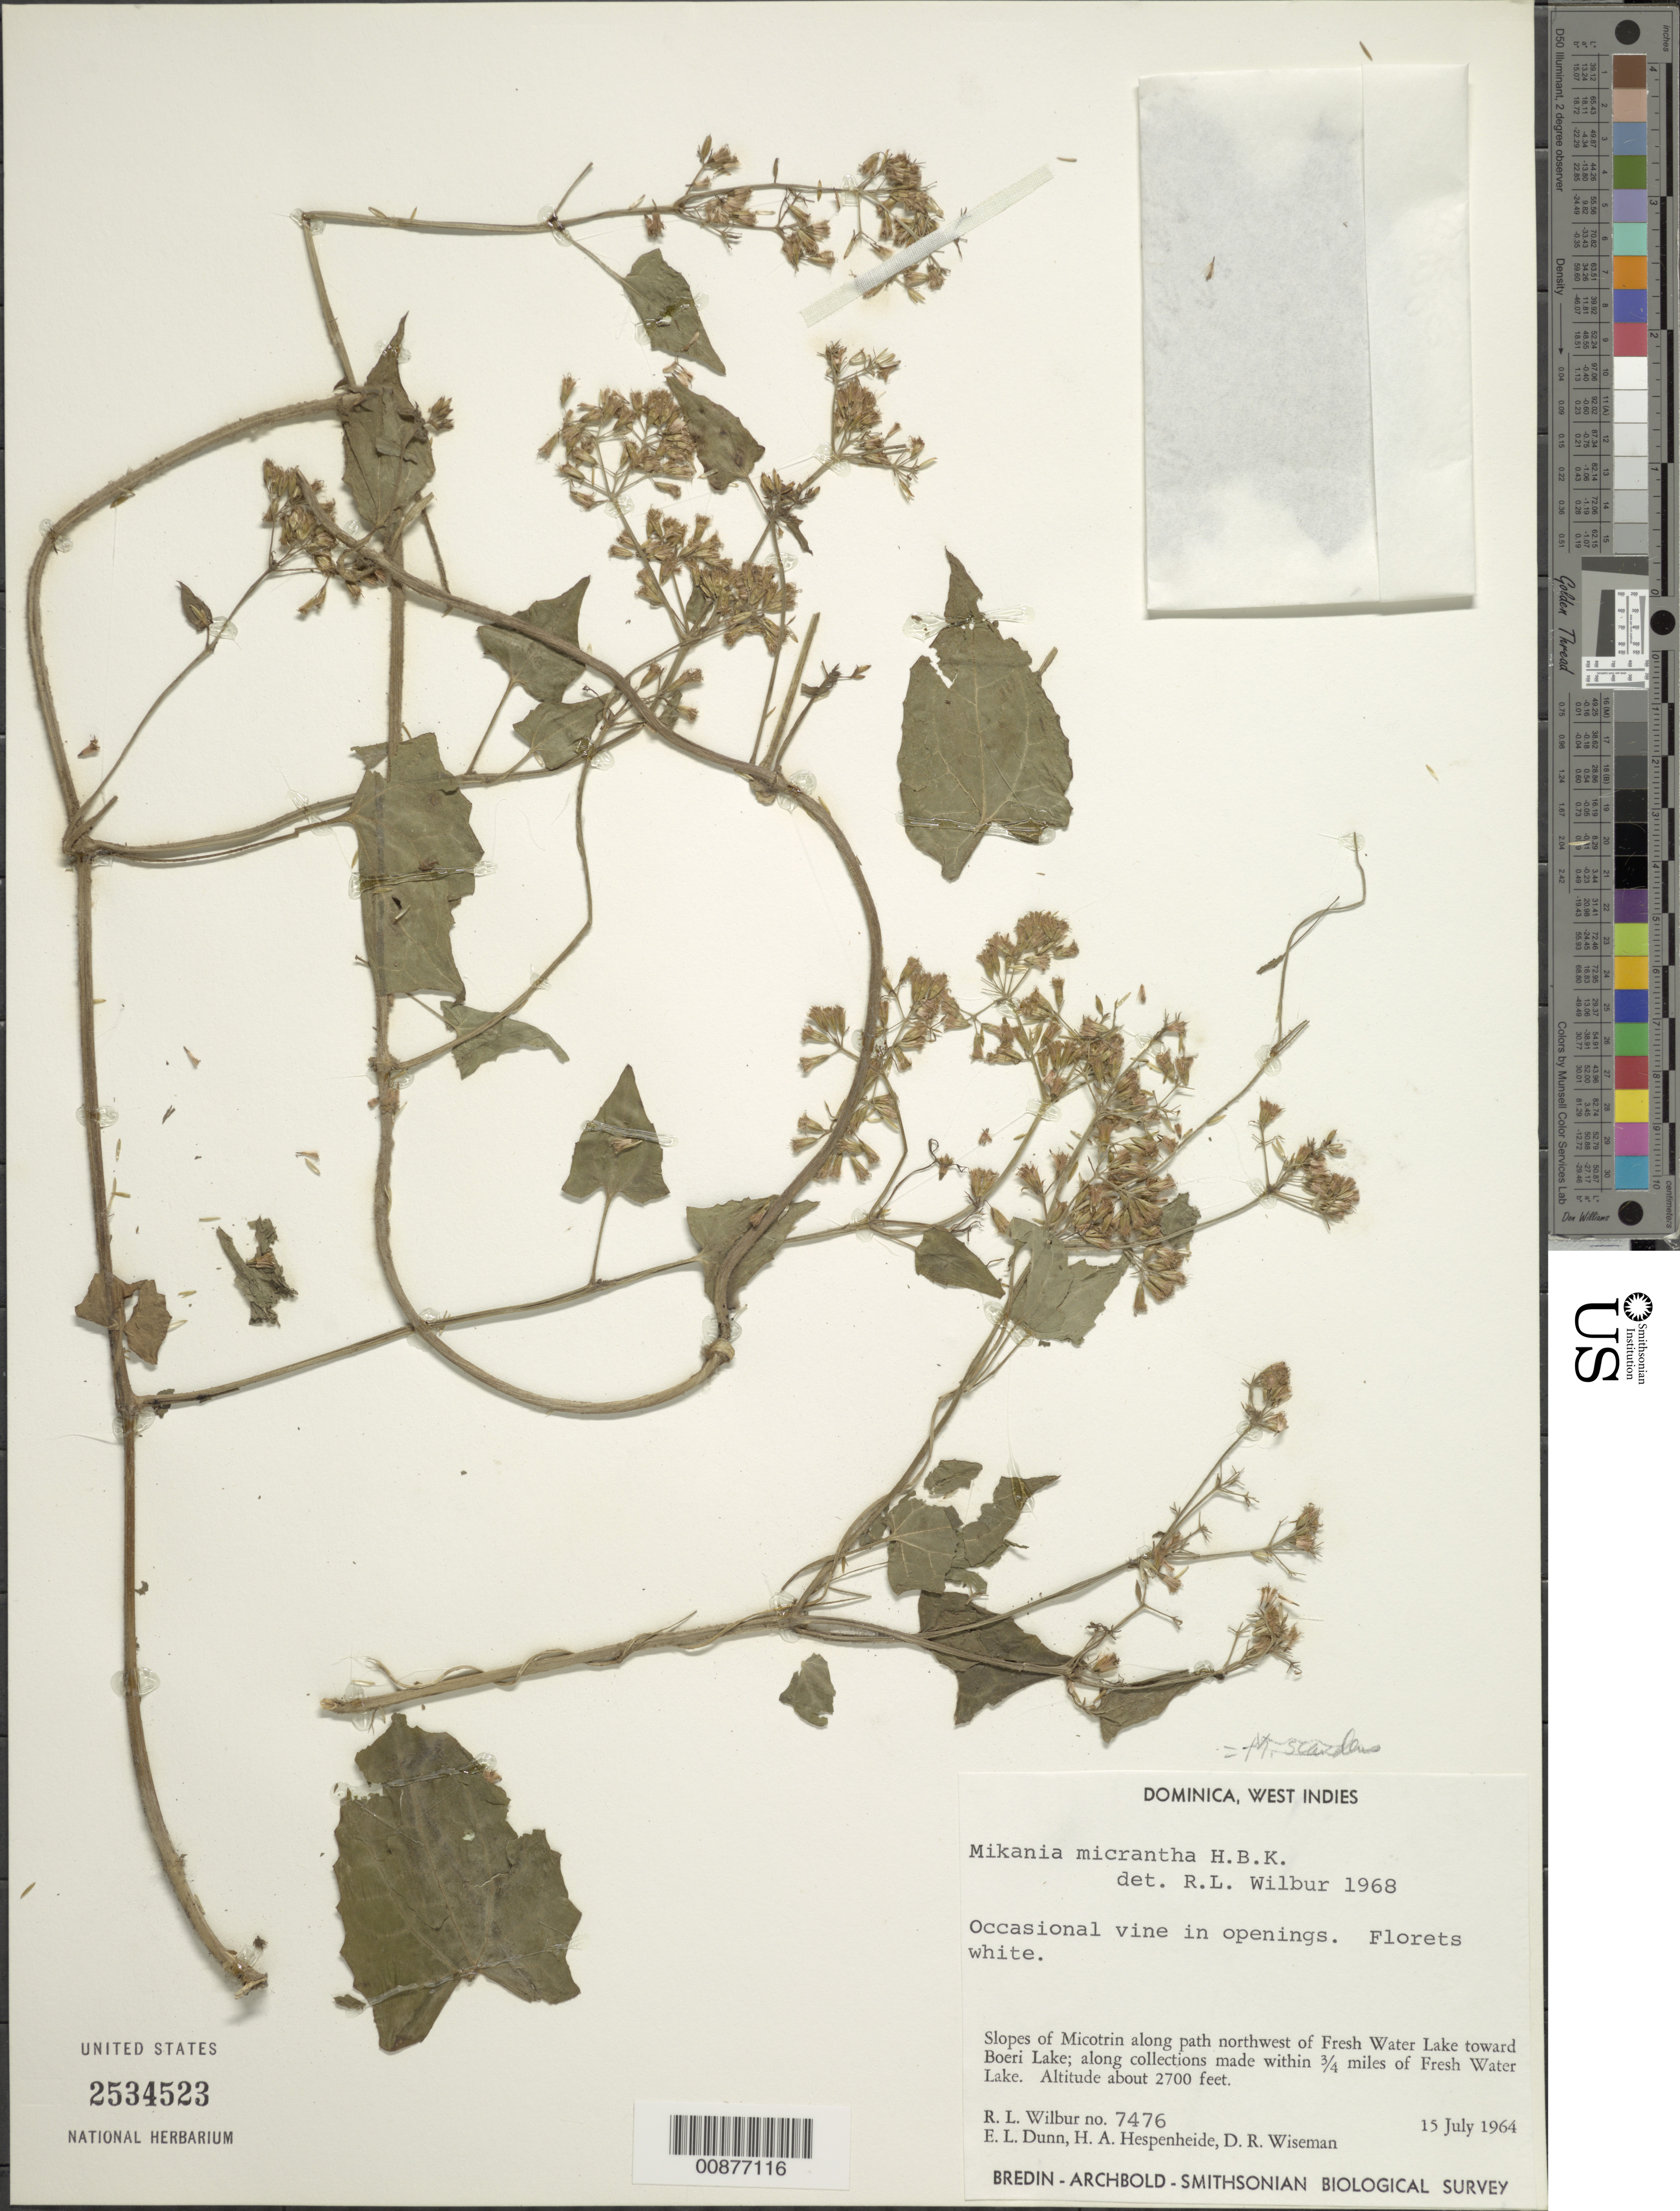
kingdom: Plantae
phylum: Tracheophyta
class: Magnoliopsida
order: Asterales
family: Asteraceae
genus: Mikania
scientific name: Mikania micrantha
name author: Kunth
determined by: Wilbur, R. L.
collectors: R. L. Wilbur, E. Dunn, H. A. Hespenheide & D. R. Wiseman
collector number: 7476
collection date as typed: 15 Jul 1964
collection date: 1964-07-15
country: Dominica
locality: Slopes of Micotrin, along path NW of Fresh Waater lake, toward Boeri Lake; along collections made within 3/4 miles of Fresh Water Lake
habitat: Micotrin slopes. In openings.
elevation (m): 823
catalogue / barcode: US 2534523